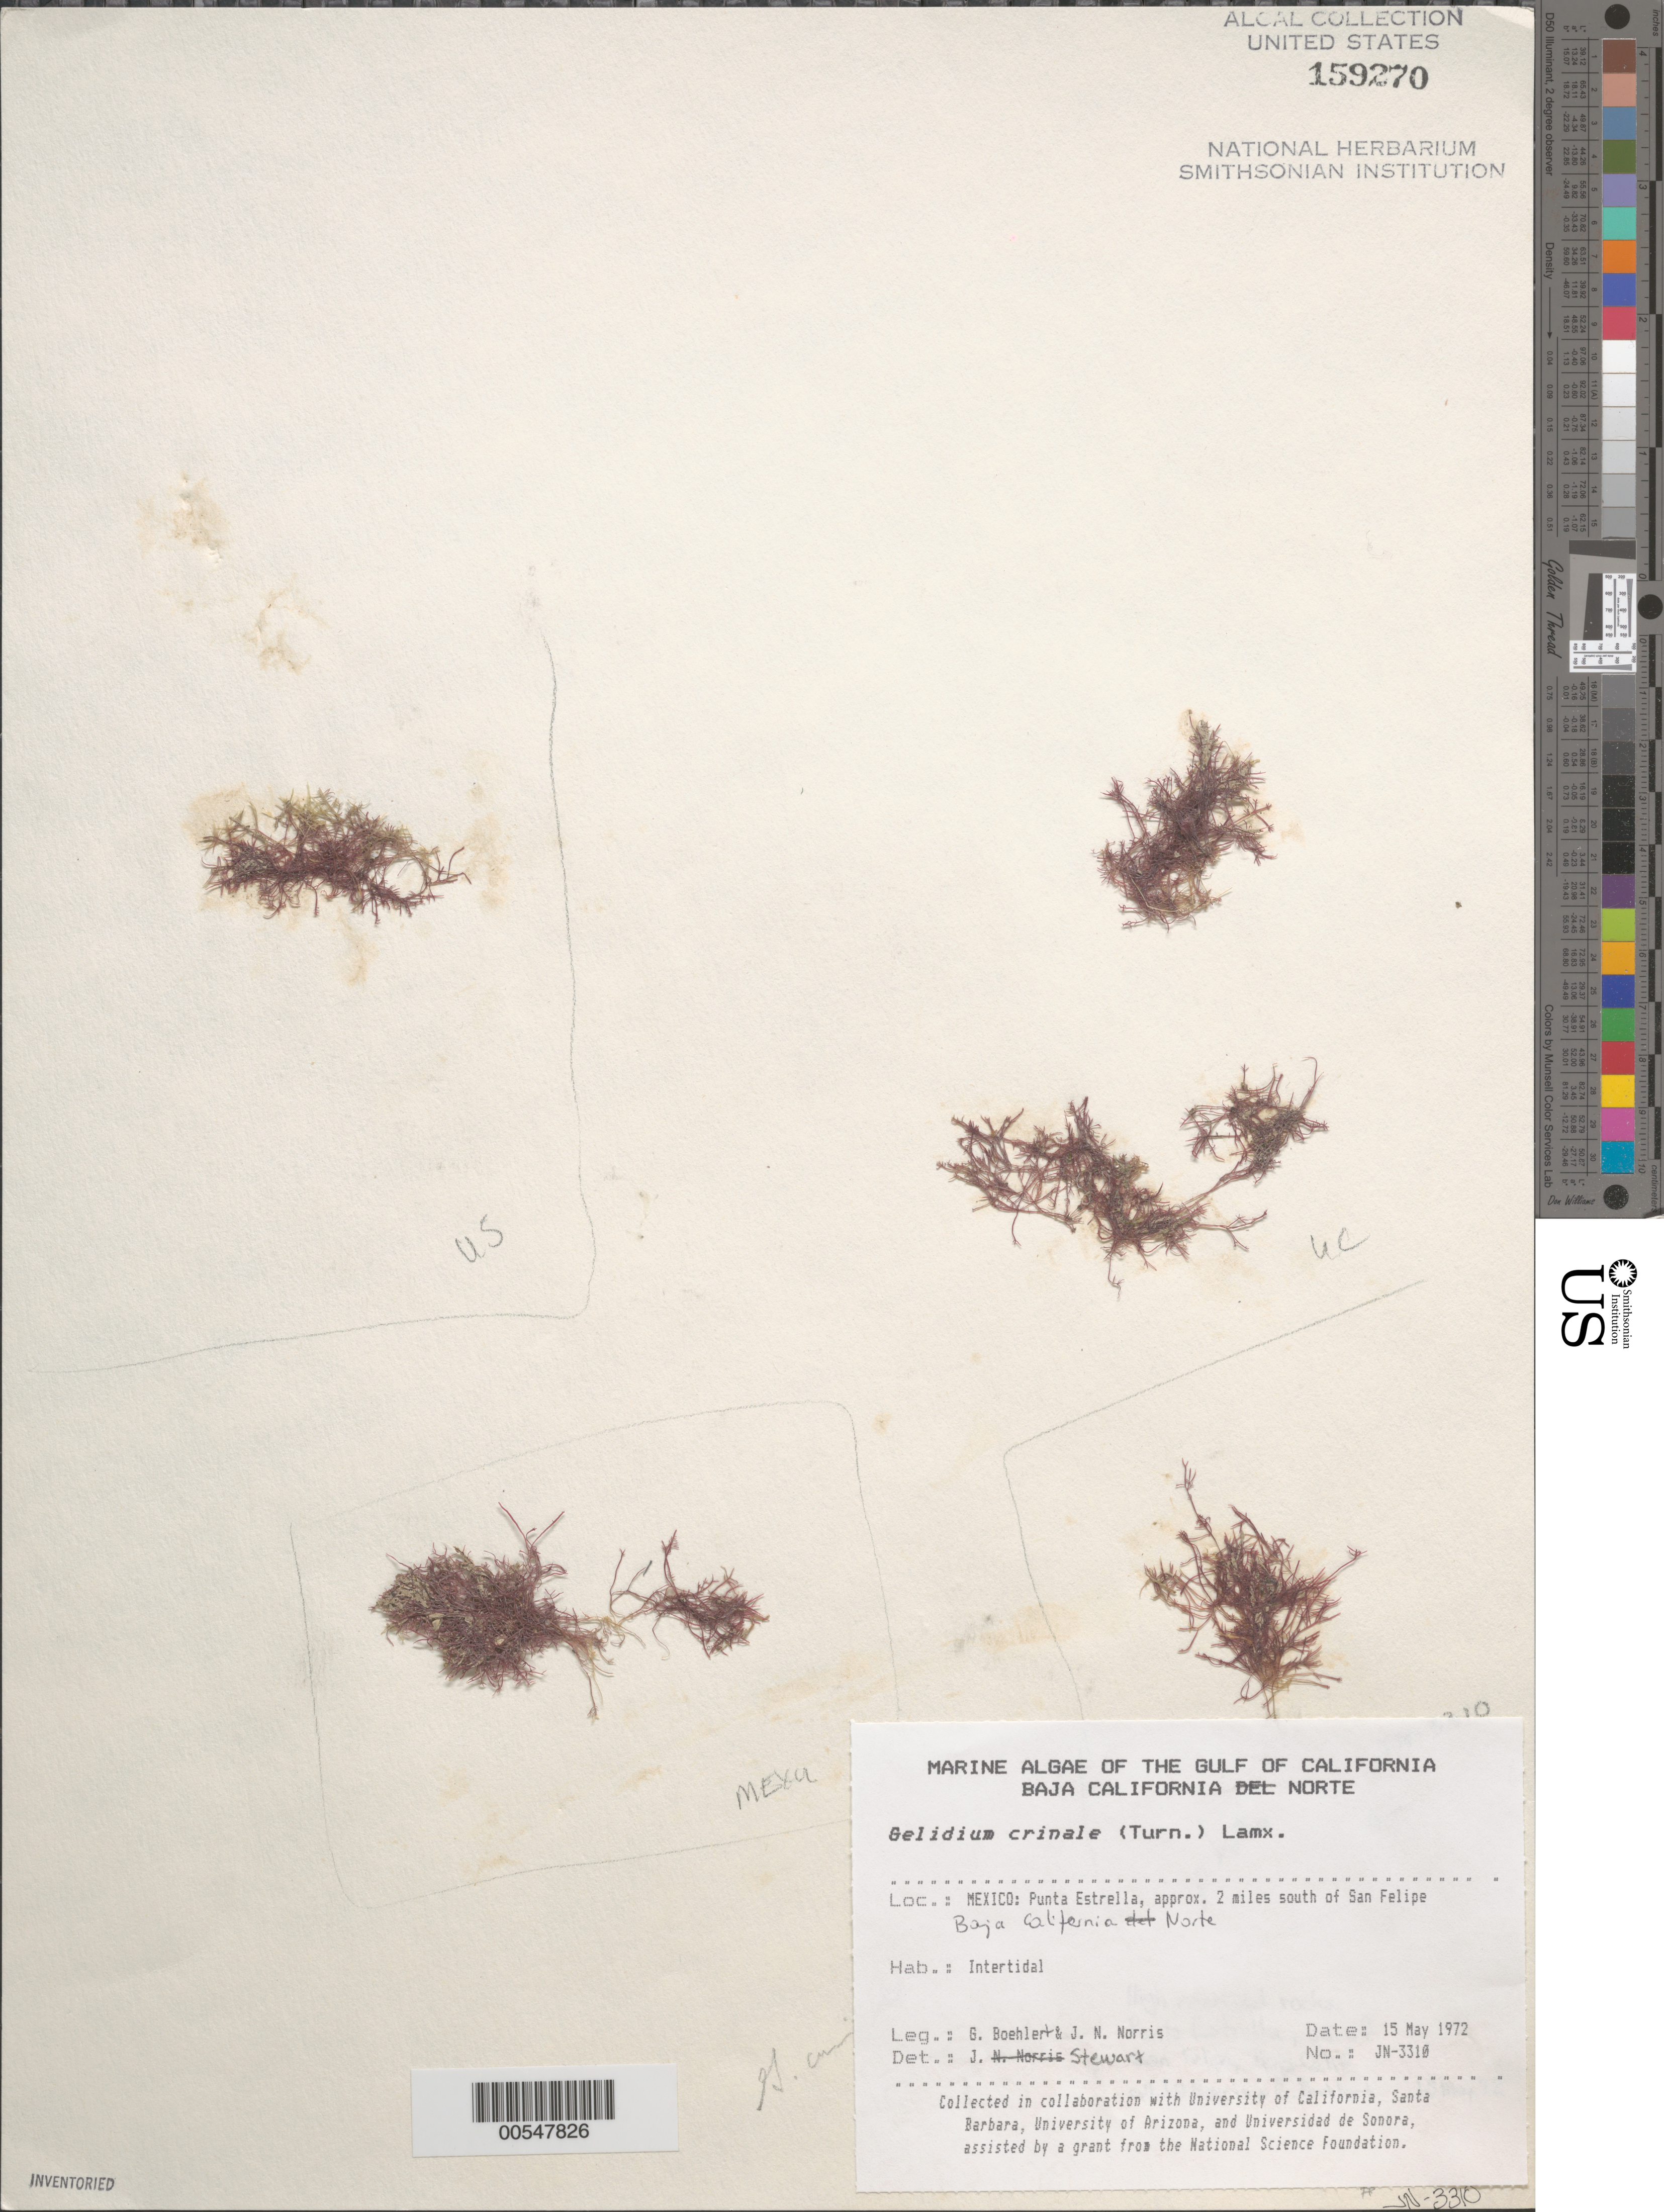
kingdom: Plantae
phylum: Rhodophyta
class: Florideophyceae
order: Gelidiales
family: Gelidiaceae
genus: Gelidium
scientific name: Gelidium crinale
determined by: Stewart, J.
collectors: J. N. Norris & G. Boehlert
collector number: JN-3310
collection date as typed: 15 May 1972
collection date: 1972-05-15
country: Mexico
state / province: Baja California Norte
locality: Punta Estrella, ca. 2 miles south of San Felipe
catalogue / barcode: US 159270